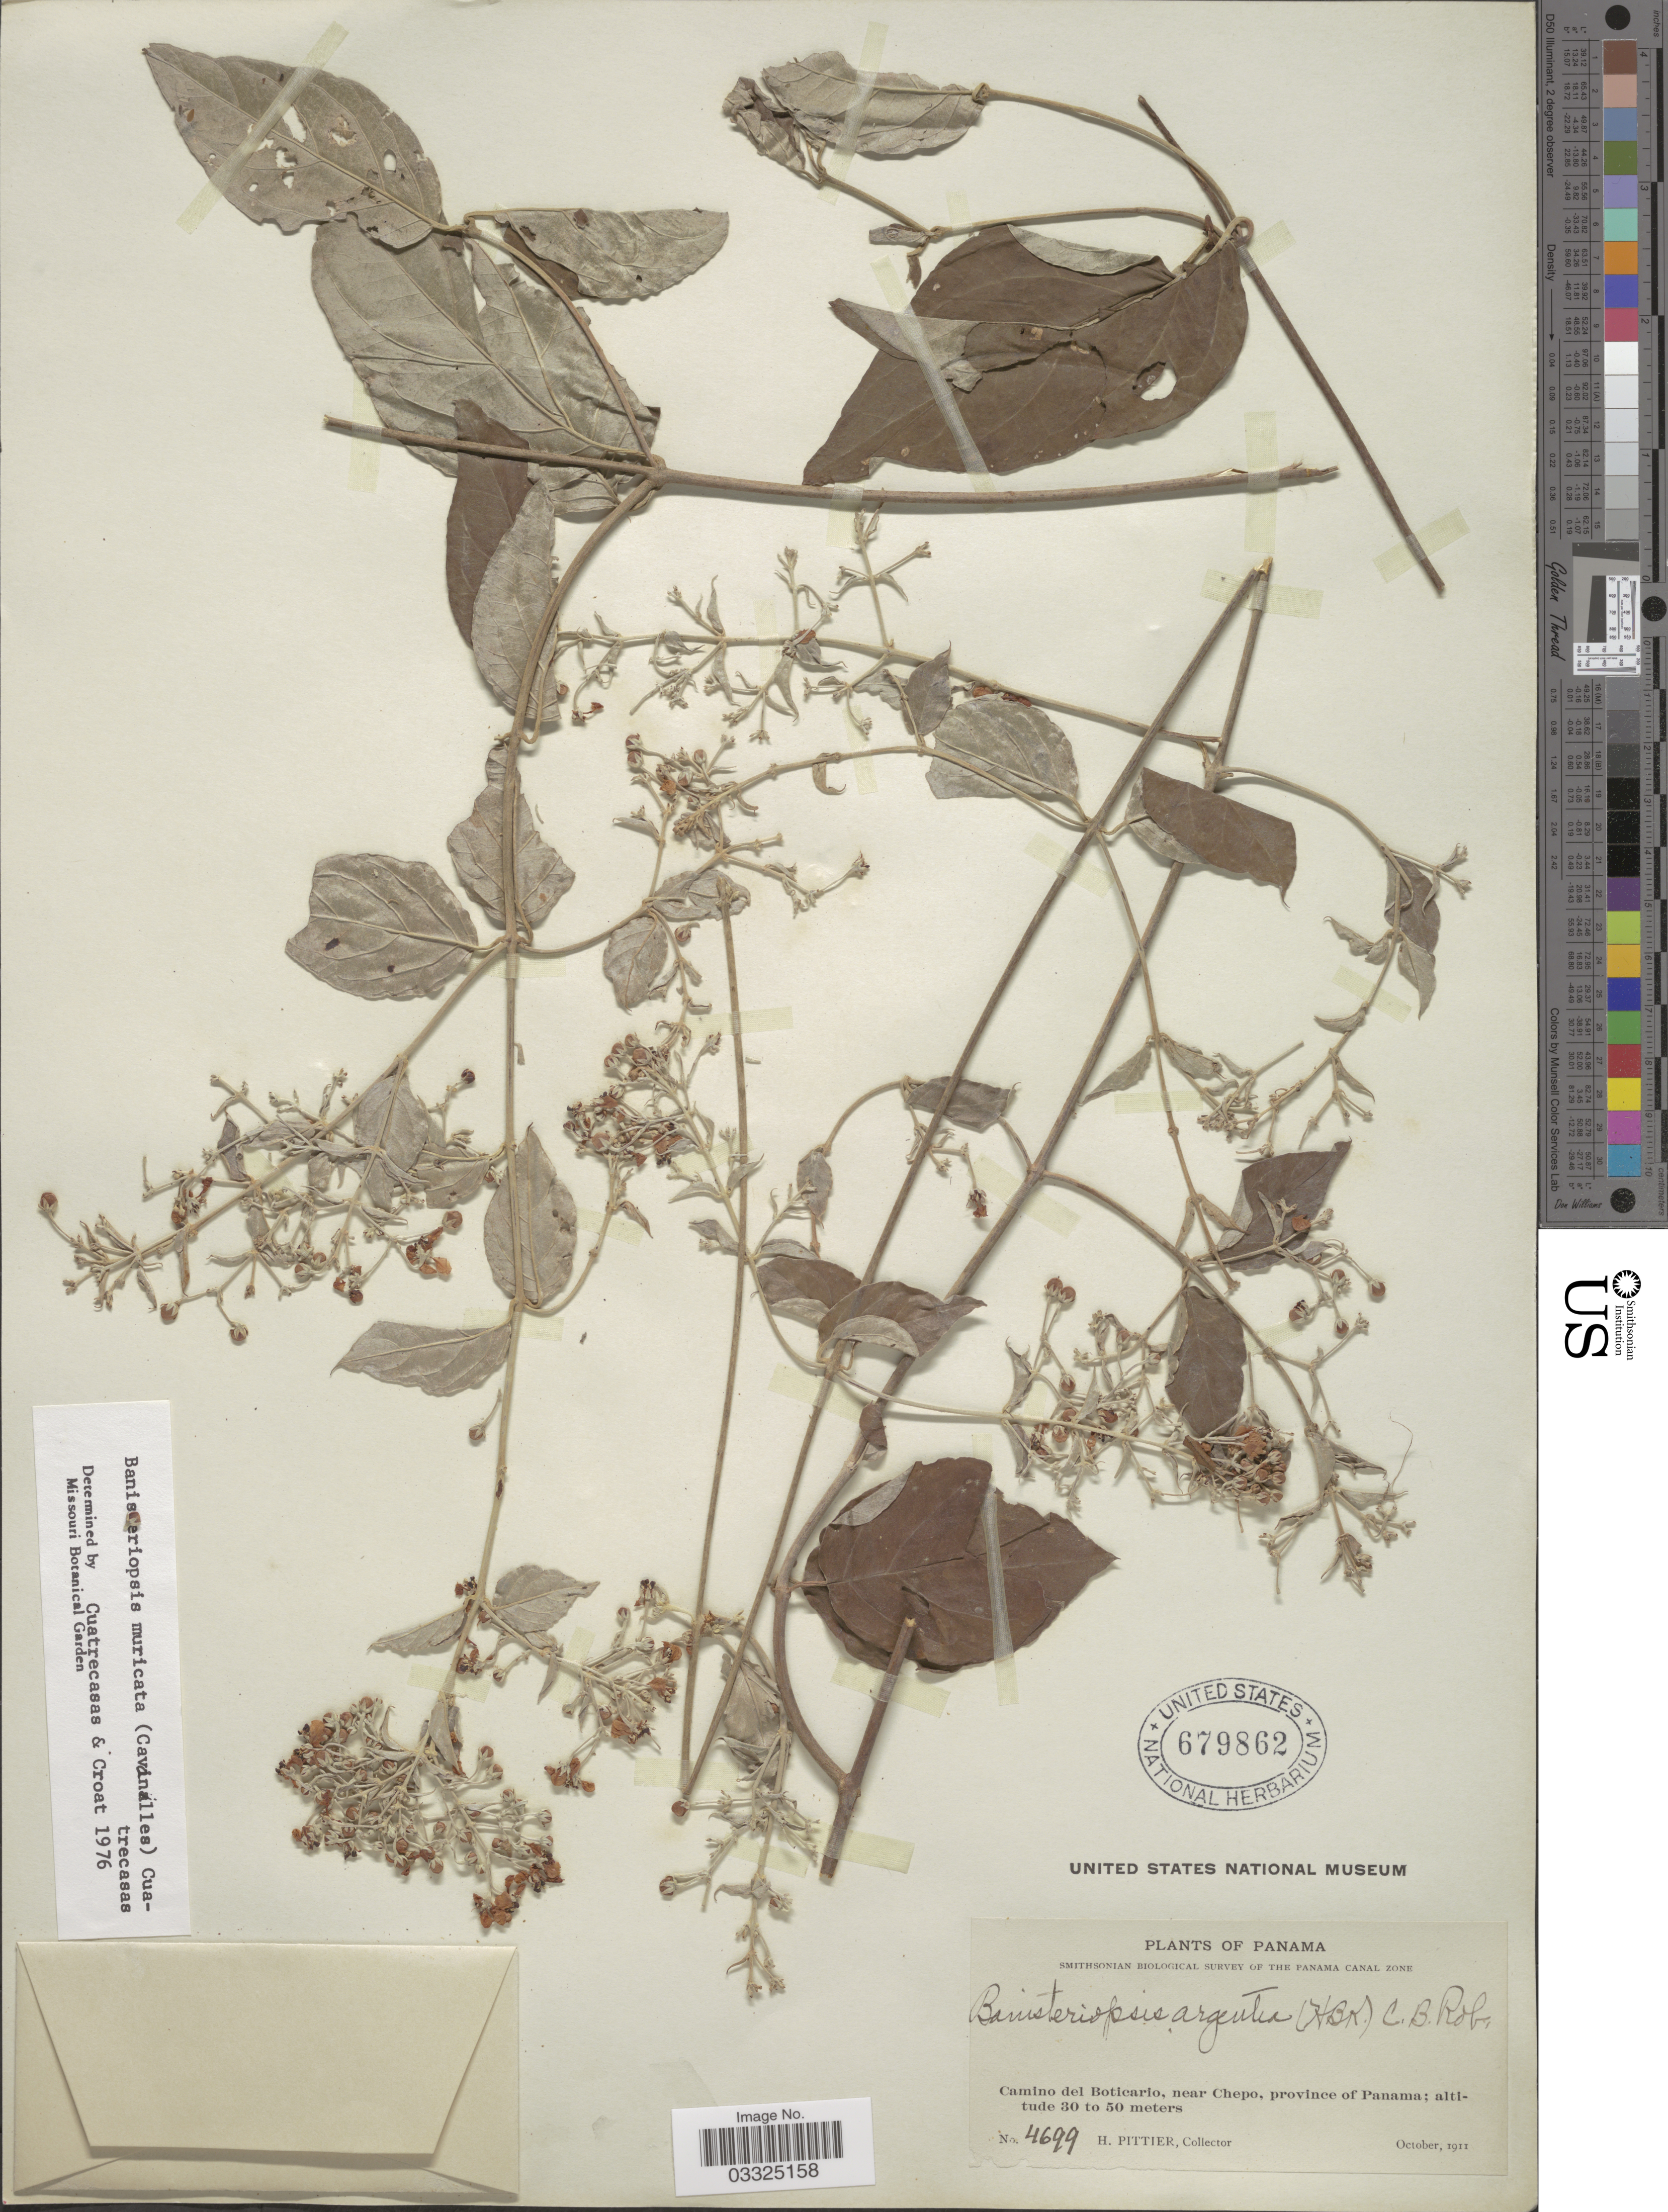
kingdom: Plantae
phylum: Tracheophyta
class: Magnoliopsida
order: Malpighiales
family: Malpighiaceae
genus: Banisteriopsis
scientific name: Banisteriopsis muricata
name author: (Cav.) Cuatrec.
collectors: H. F. Pittier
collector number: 4699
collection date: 1911-10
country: Panama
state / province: Panamá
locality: The Panama Canal Zone, Camino del Boticario, near Chepo.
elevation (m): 30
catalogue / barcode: US 679862